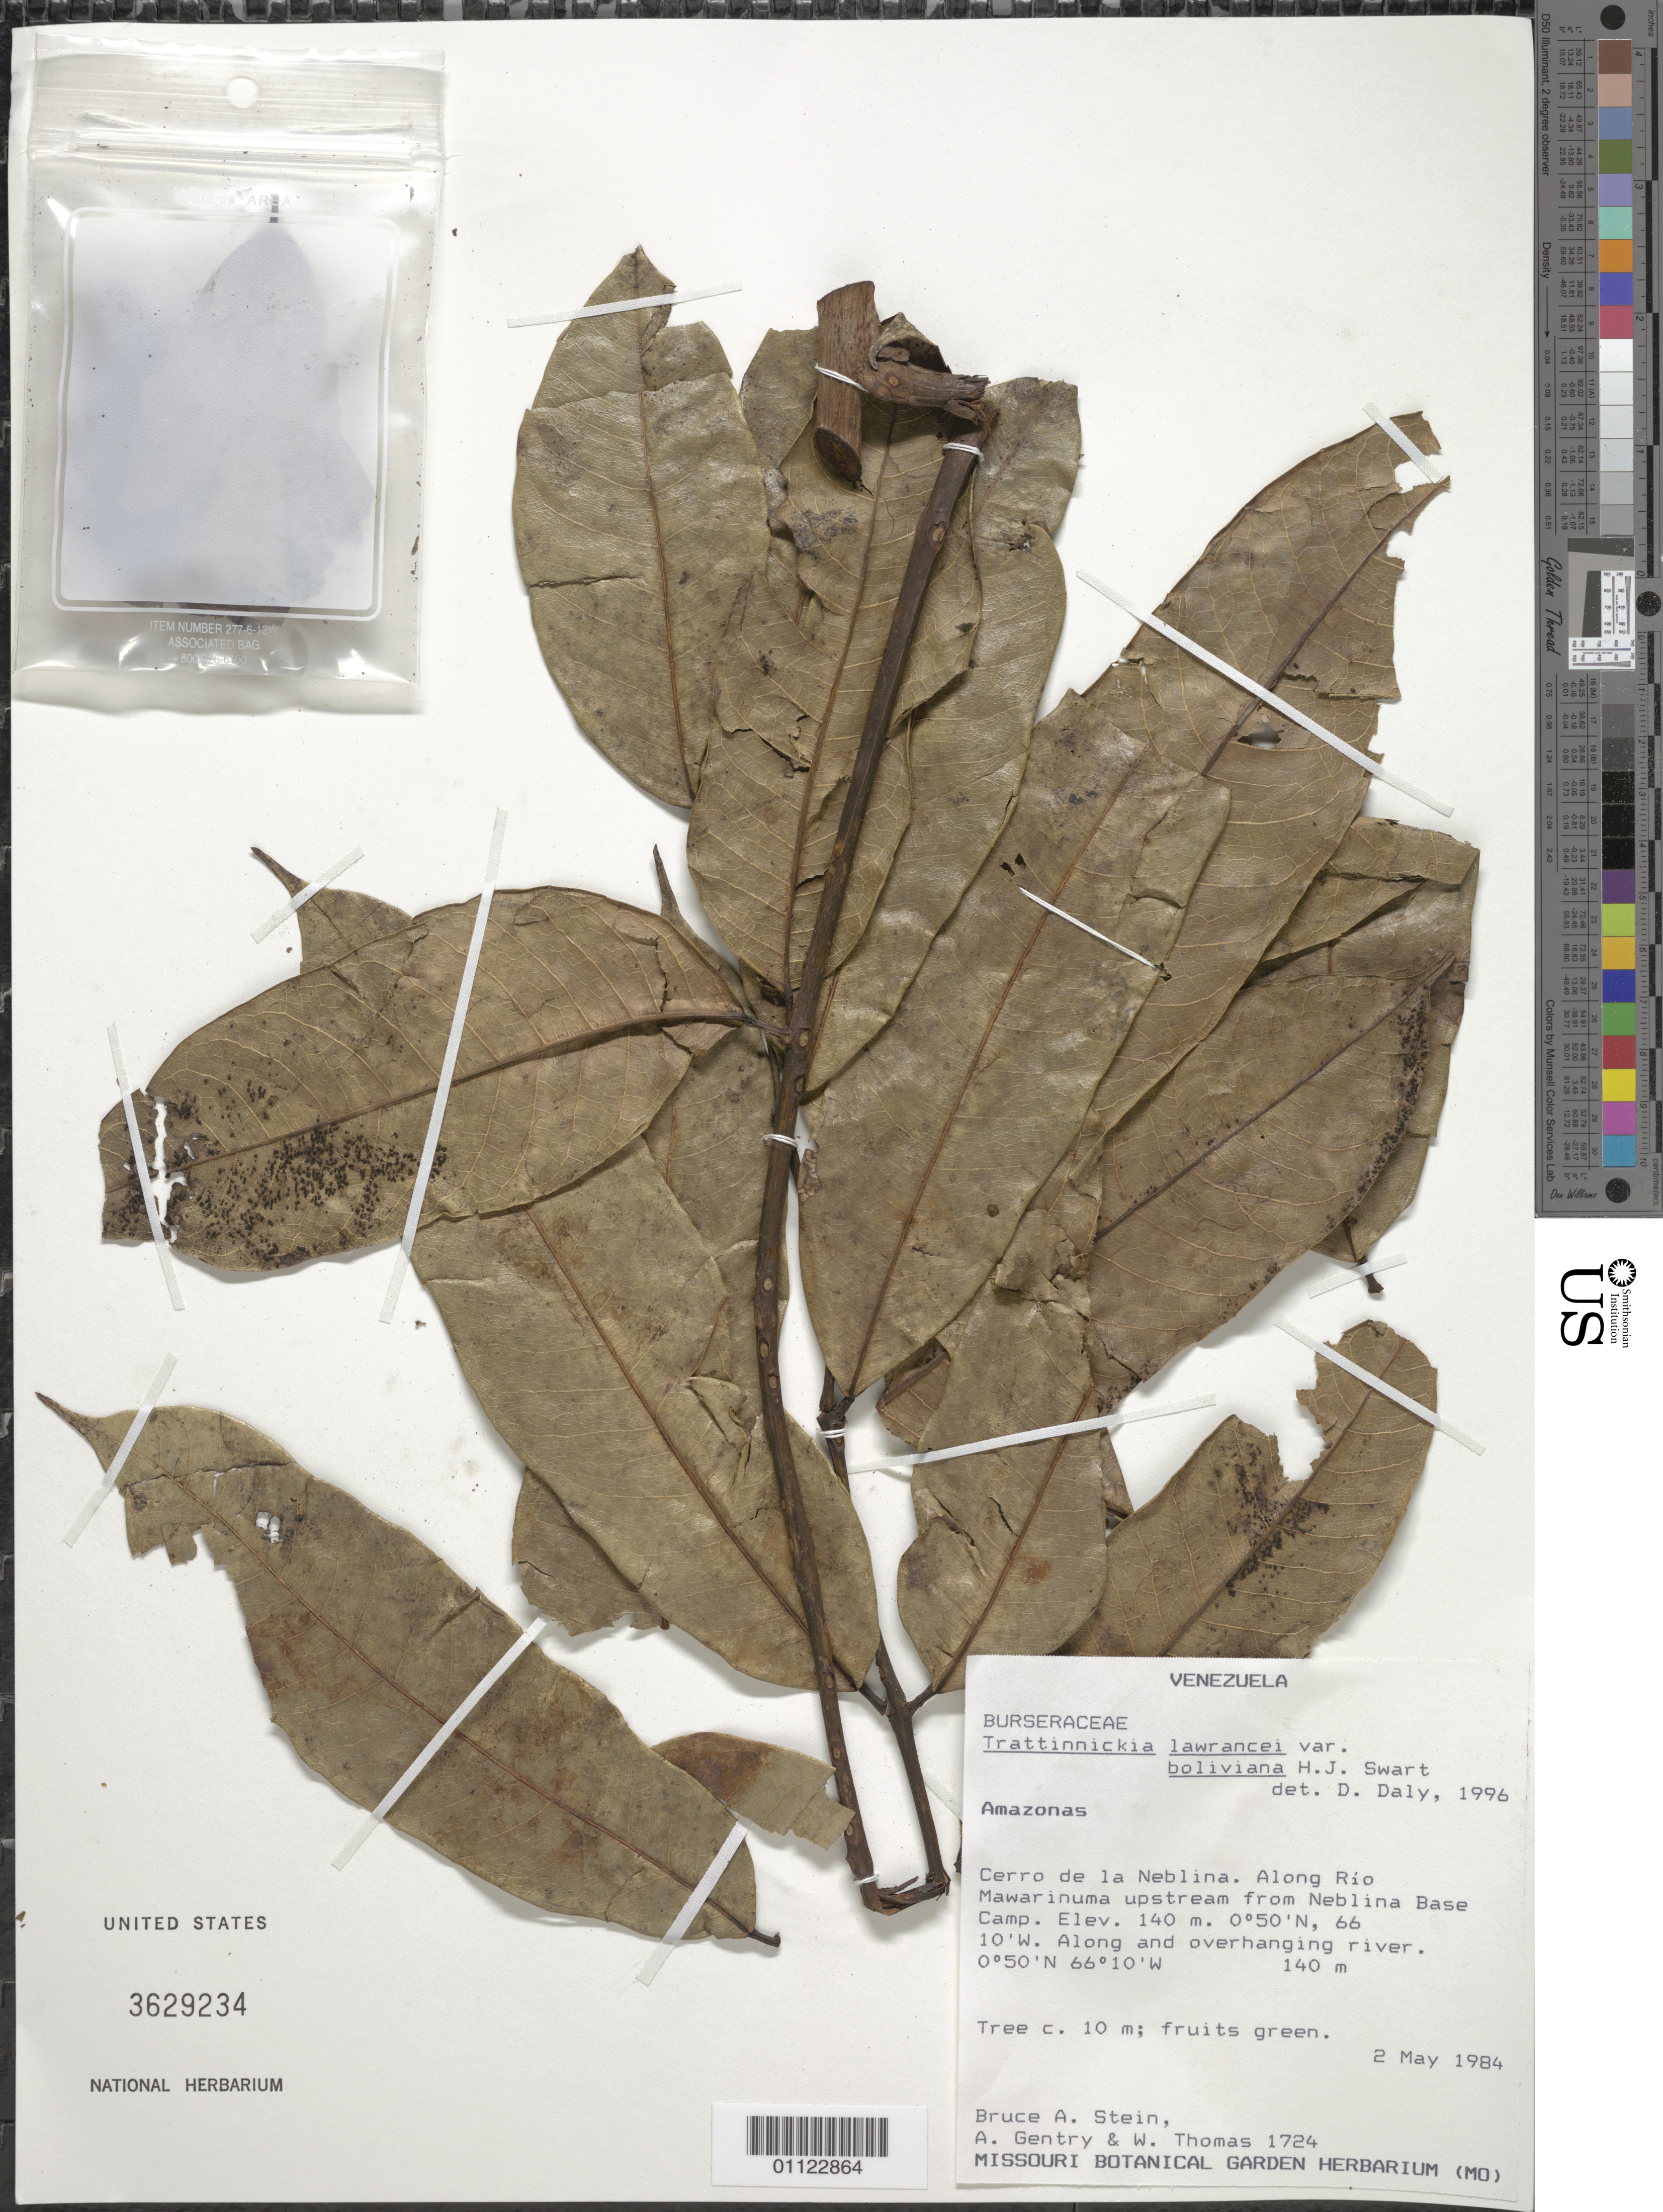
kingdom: Plantae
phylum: Tracheophyta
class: Magnoliopsida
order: Sapindales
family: Burseraceae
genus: Trattinnickia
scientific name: Trattinnickia lawrancei var. boliviana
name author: Swart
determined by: Daly, D. C.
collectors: B. A. Stein, A. H. Gentry & W. Thomas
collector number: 1724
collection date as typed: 2-May-84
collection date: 1984-05-02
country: Venezuela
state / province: Amazonas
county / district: Río Negro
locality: Cerro de la Neblina, Río Mawarinuma, upstream from Neblina Base Camp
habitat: Along and overhanging river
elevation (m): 140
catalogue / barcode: US 3629234